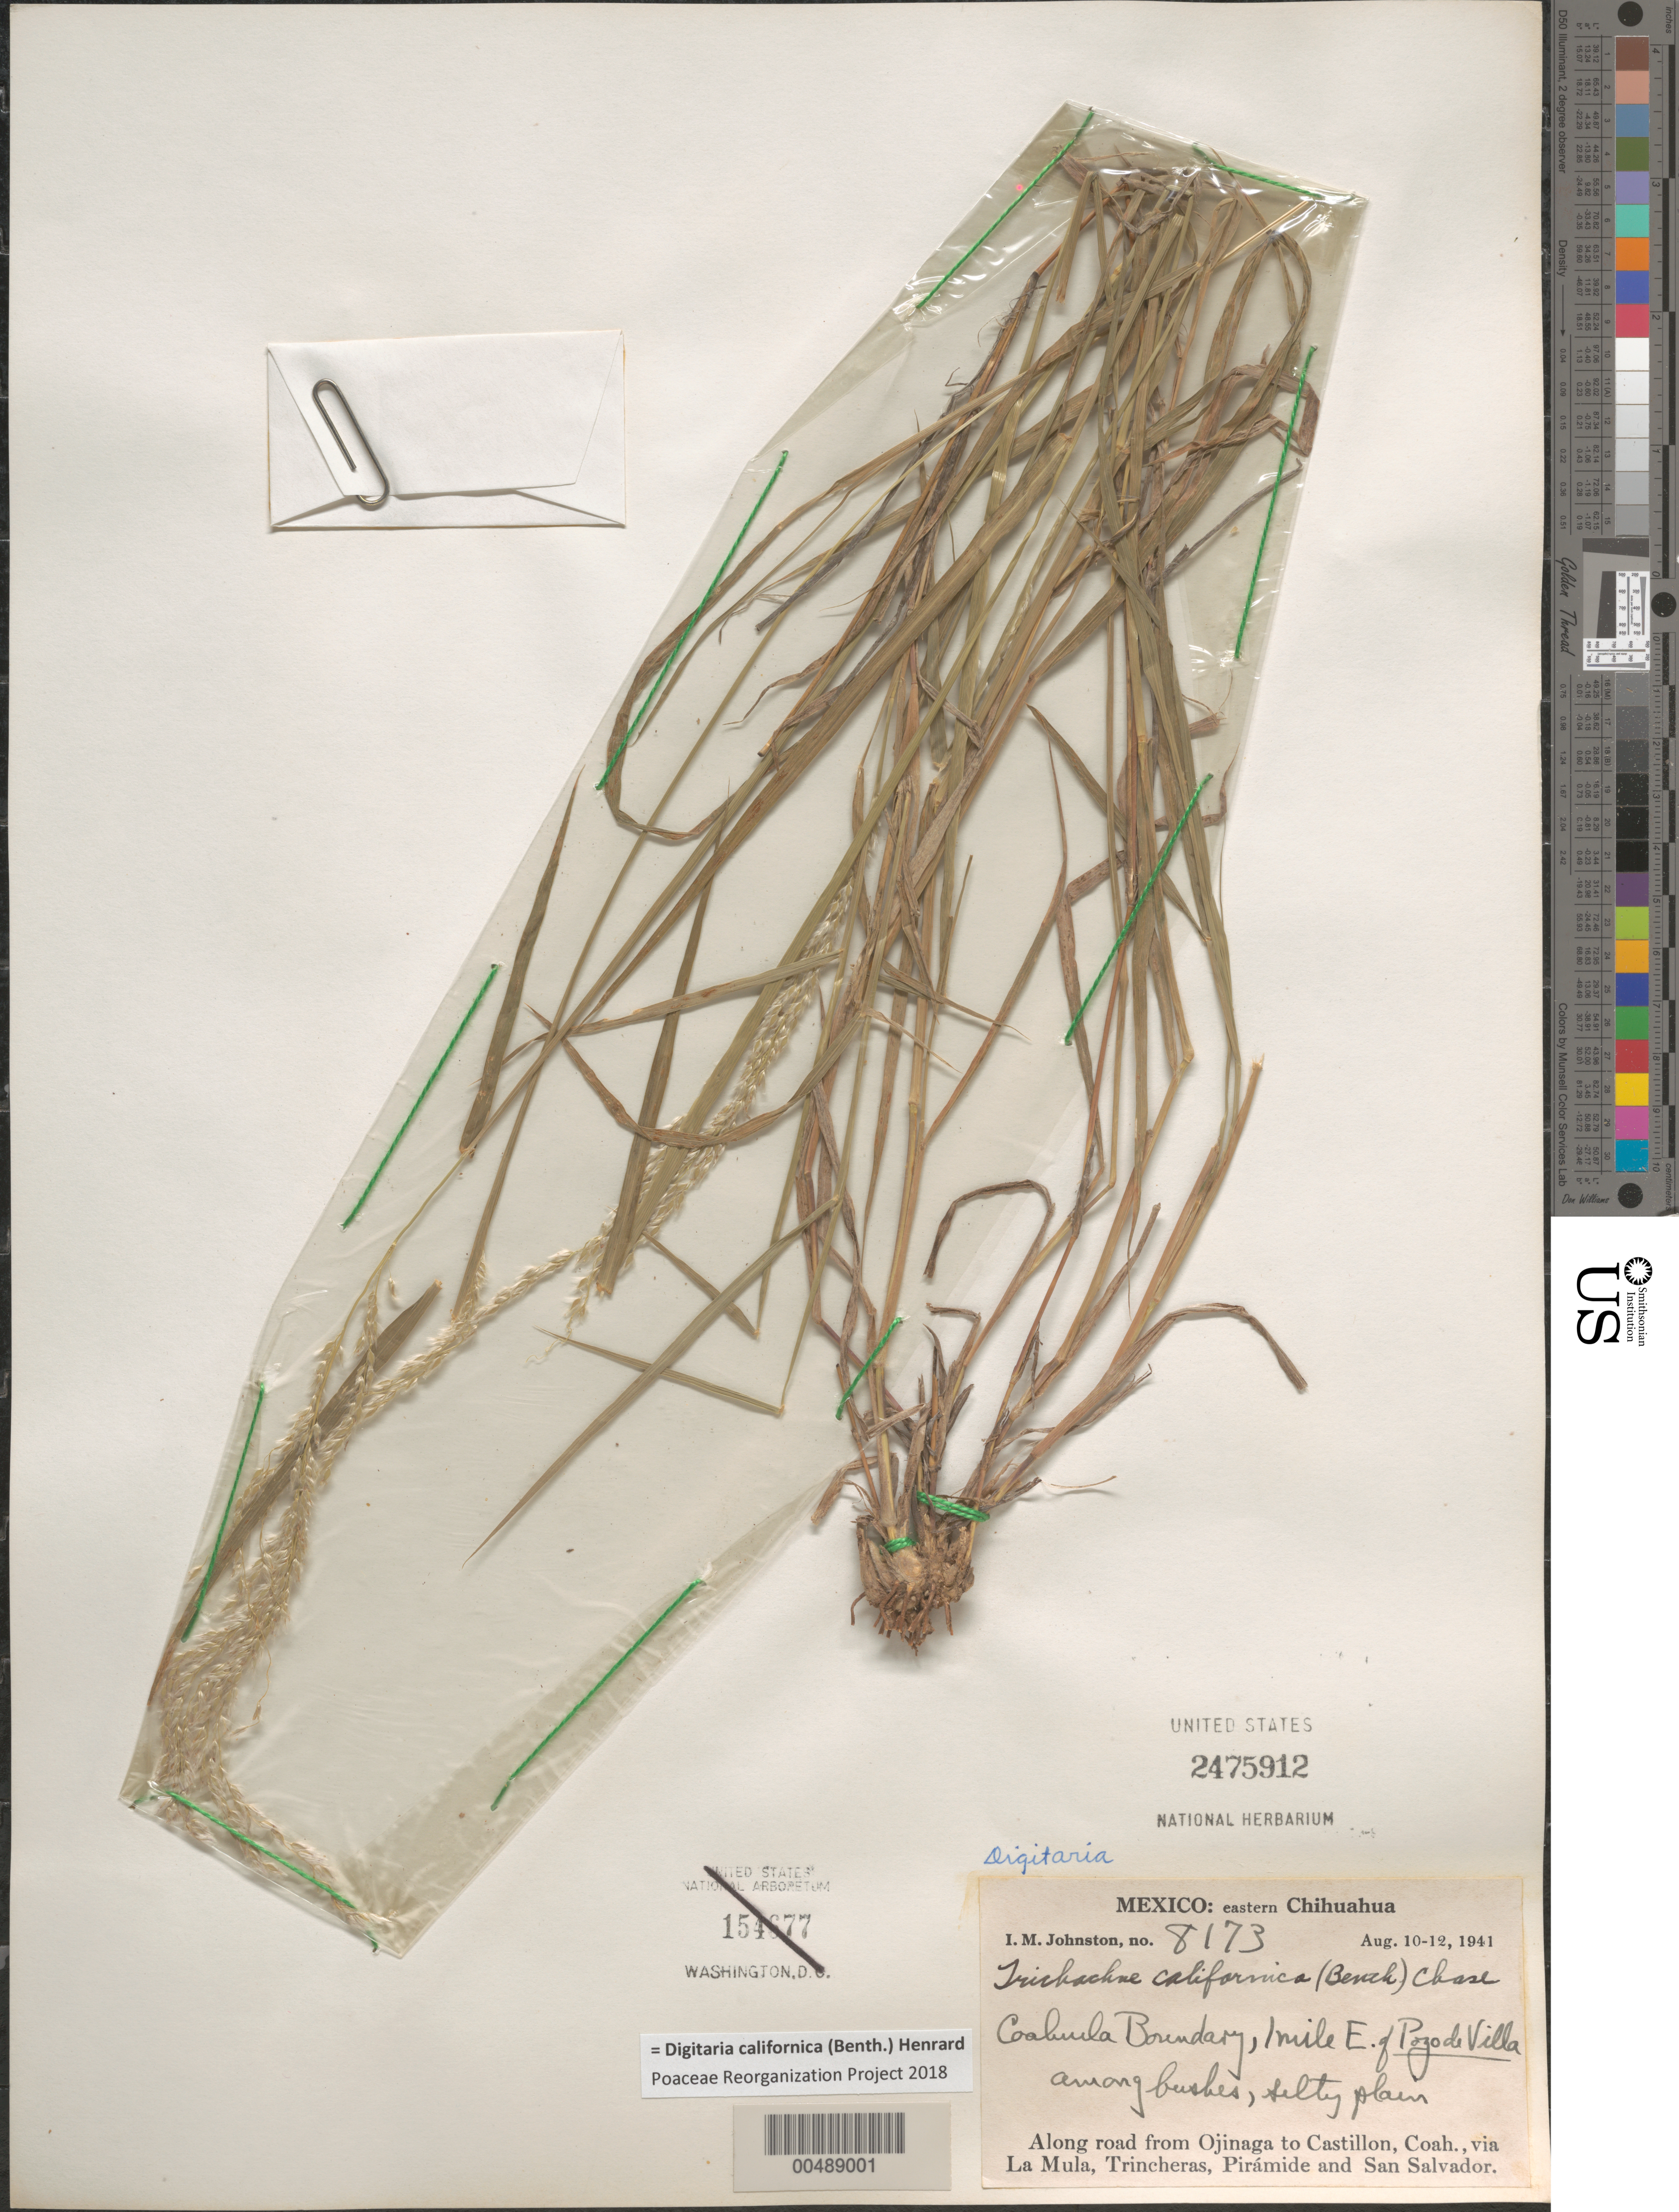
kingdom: Plantae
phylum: Tracheophyta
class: Liliopsida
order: Poales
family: Poaceae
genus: Digitaria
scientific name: Digitaria californica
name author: (Benth.) Henr.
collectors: I.M. Johnston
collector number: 8173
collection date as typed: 10 Aug 1941 to 12 Aug 1941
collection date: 1941-08-10/1941-08-12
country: Mexico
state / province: Coahuila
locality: E Chihuahua, Coalhuila Boundary, 1 mi E of Pozo de Villa, along rd from Ojinaga to Castillon, via La Mula, Trincheras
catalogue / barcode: US 2475912